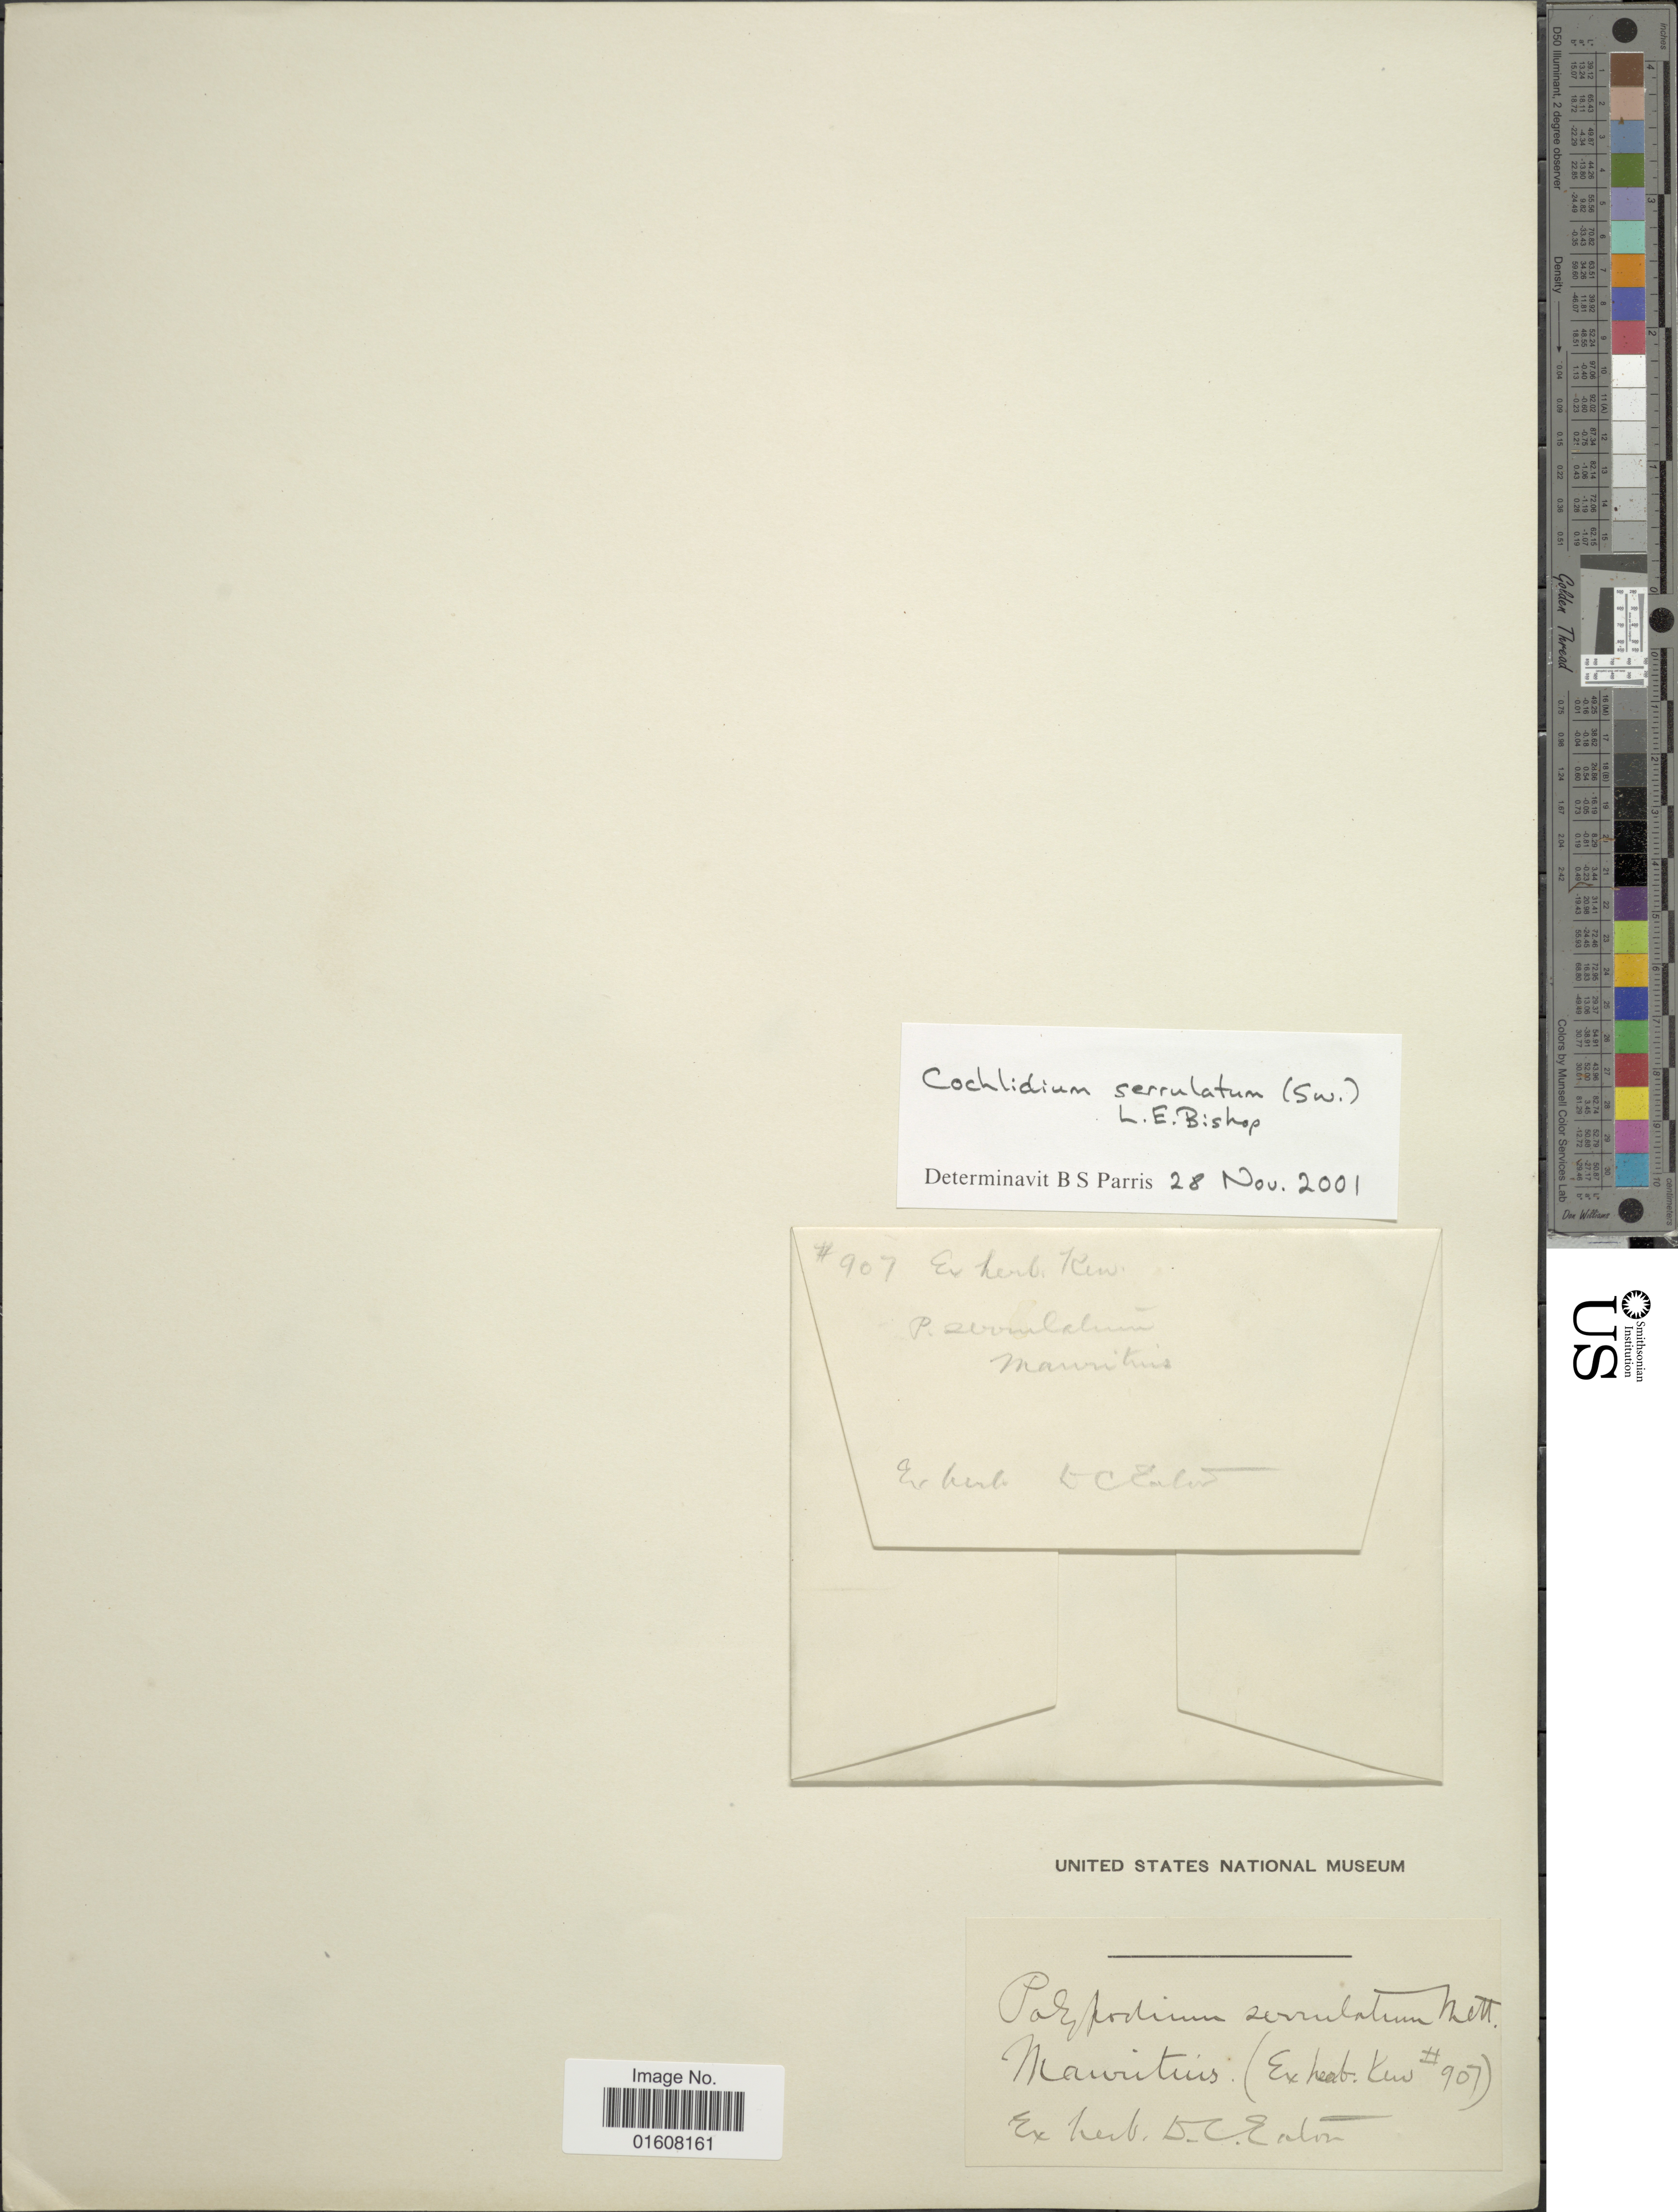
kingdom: Plantae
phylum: Tracheophyta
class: Polypodiopsida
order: Polypodiales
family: Polypodiaceae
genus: Cochlidium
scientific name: Cochlidium serrulatum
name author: (Sw.) L.E. Bishop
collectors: ex herb. D. C. Eaton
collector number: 907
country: Mauritius